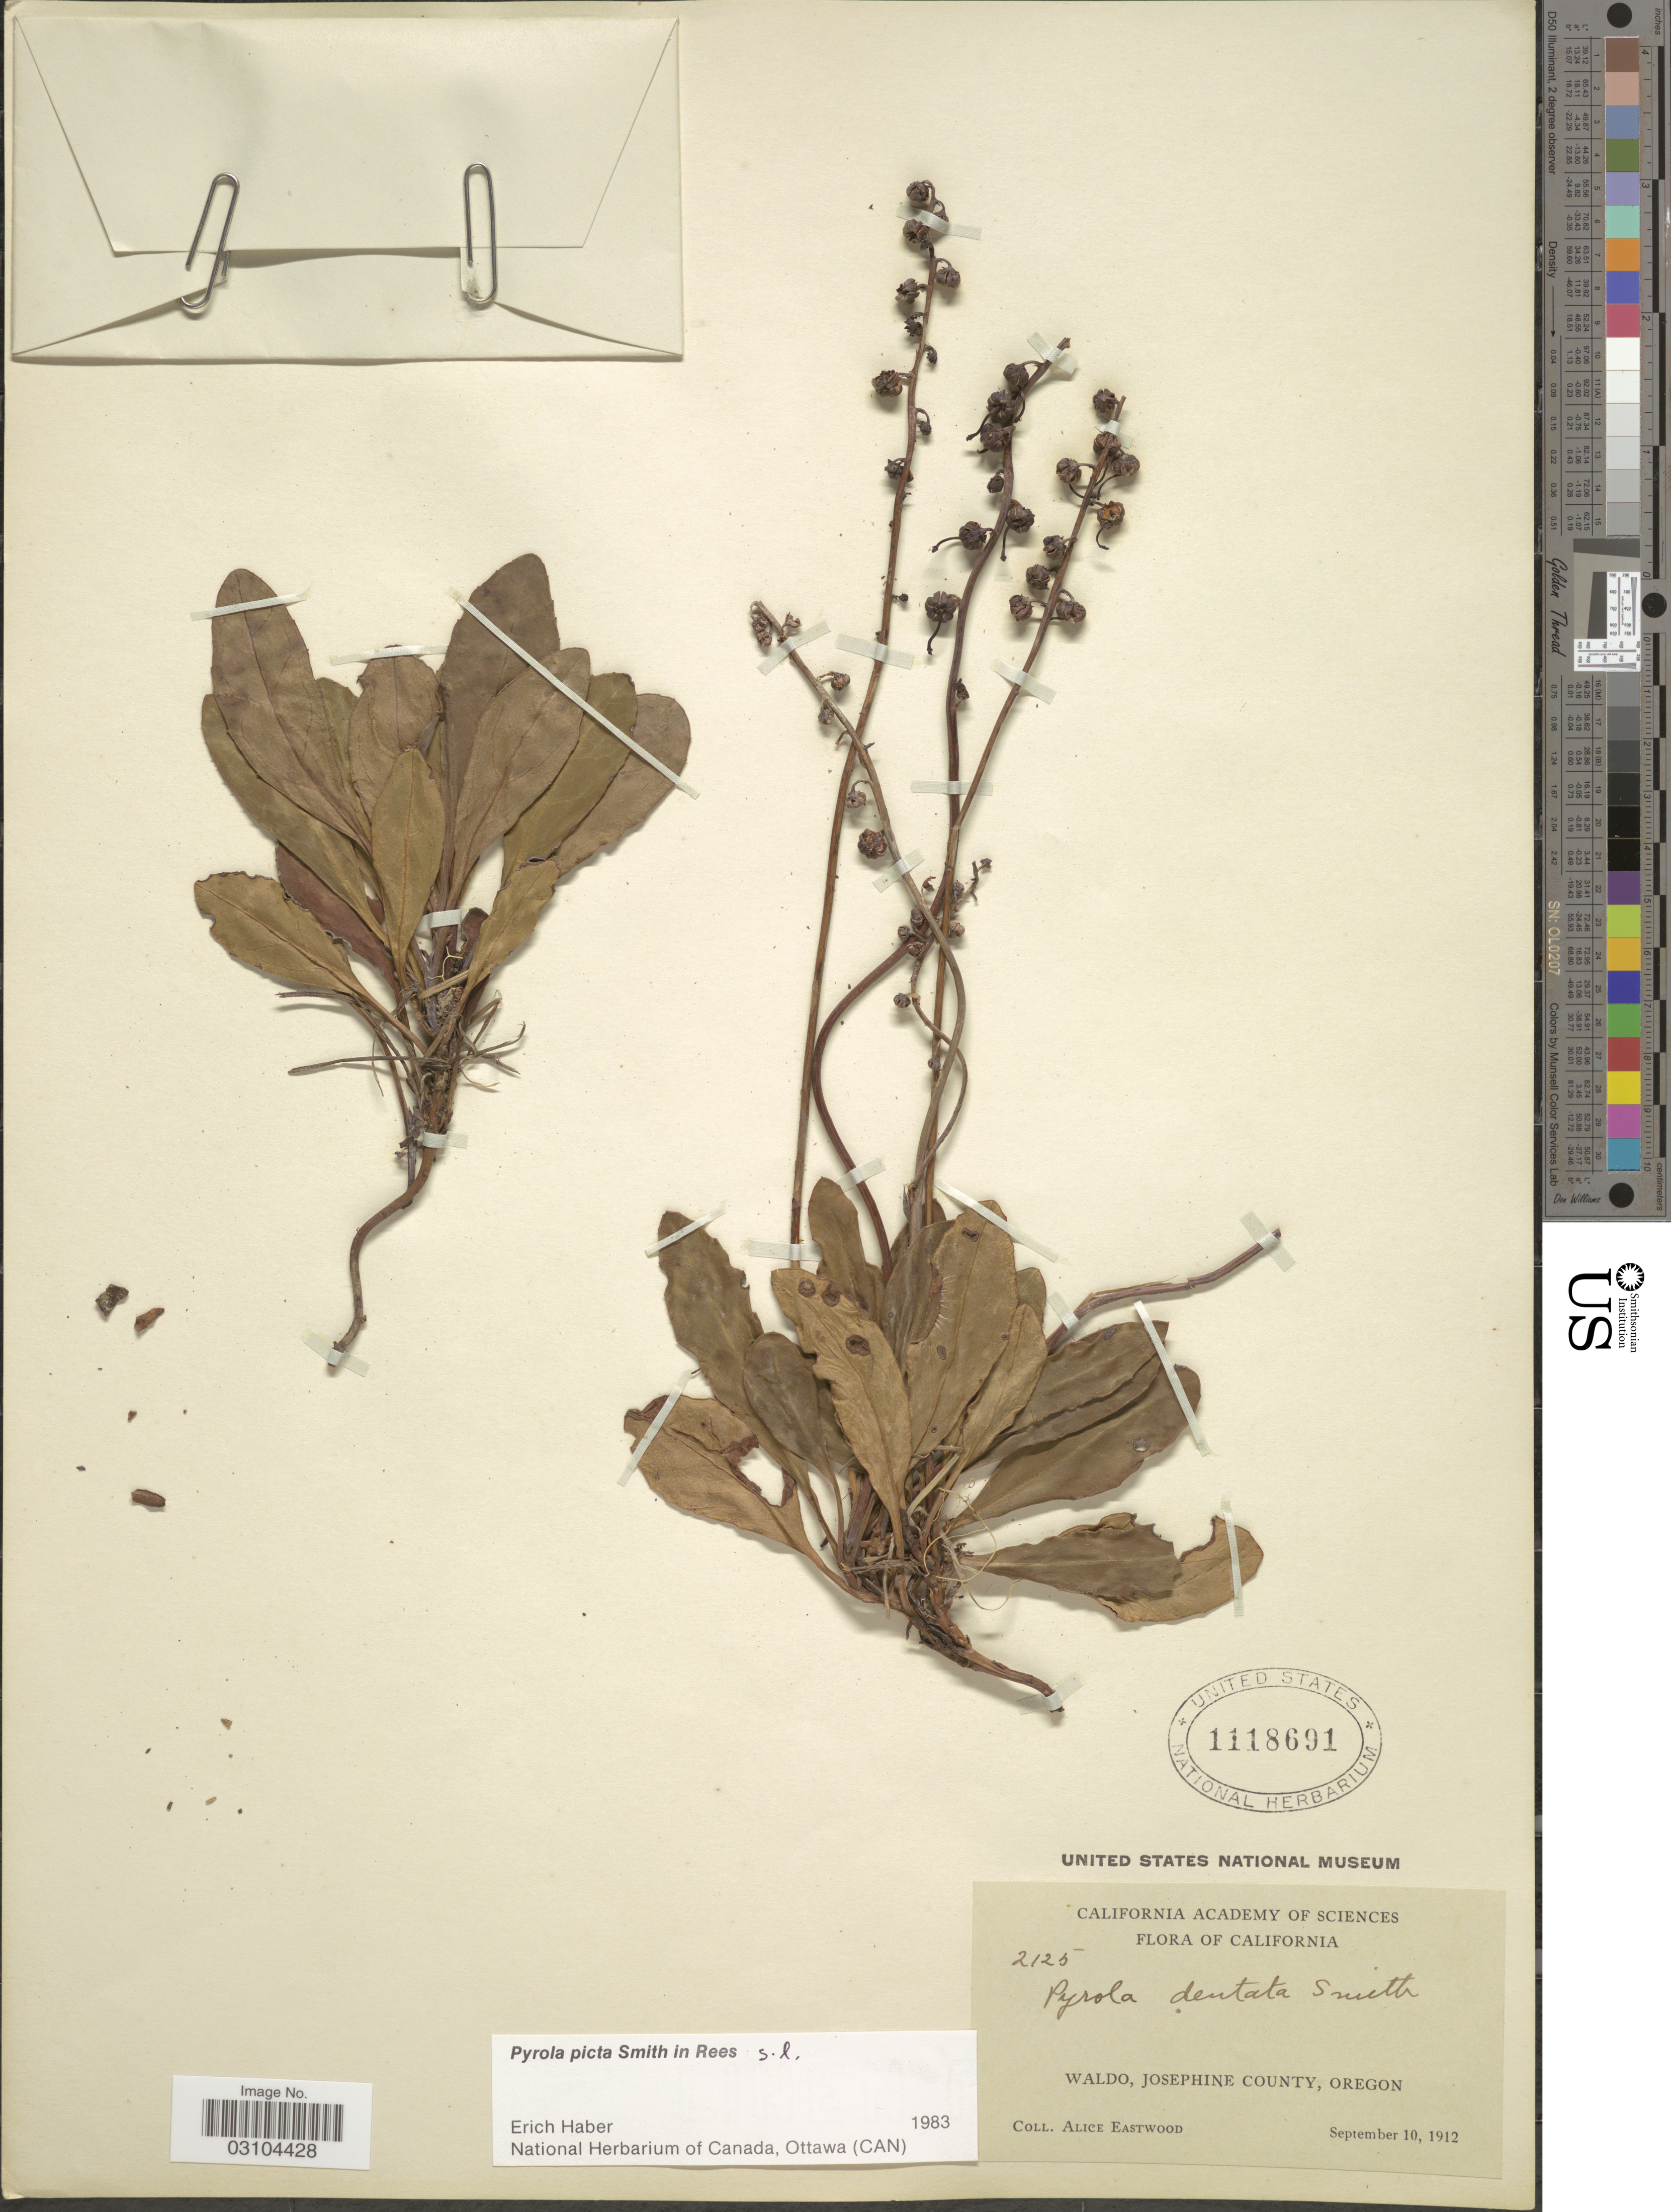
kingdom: Plantae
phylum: Tracheophyta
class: Magnoliopsida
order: Ericales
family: Ericaceae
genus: Pyrola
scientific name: Pyrola picta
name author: Sm. in Rees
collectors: A. Eastwood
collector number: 2125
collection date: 1912-09-10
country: United States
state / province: Oregon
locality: Waldo, Josephine County.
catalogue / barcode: US 1118691